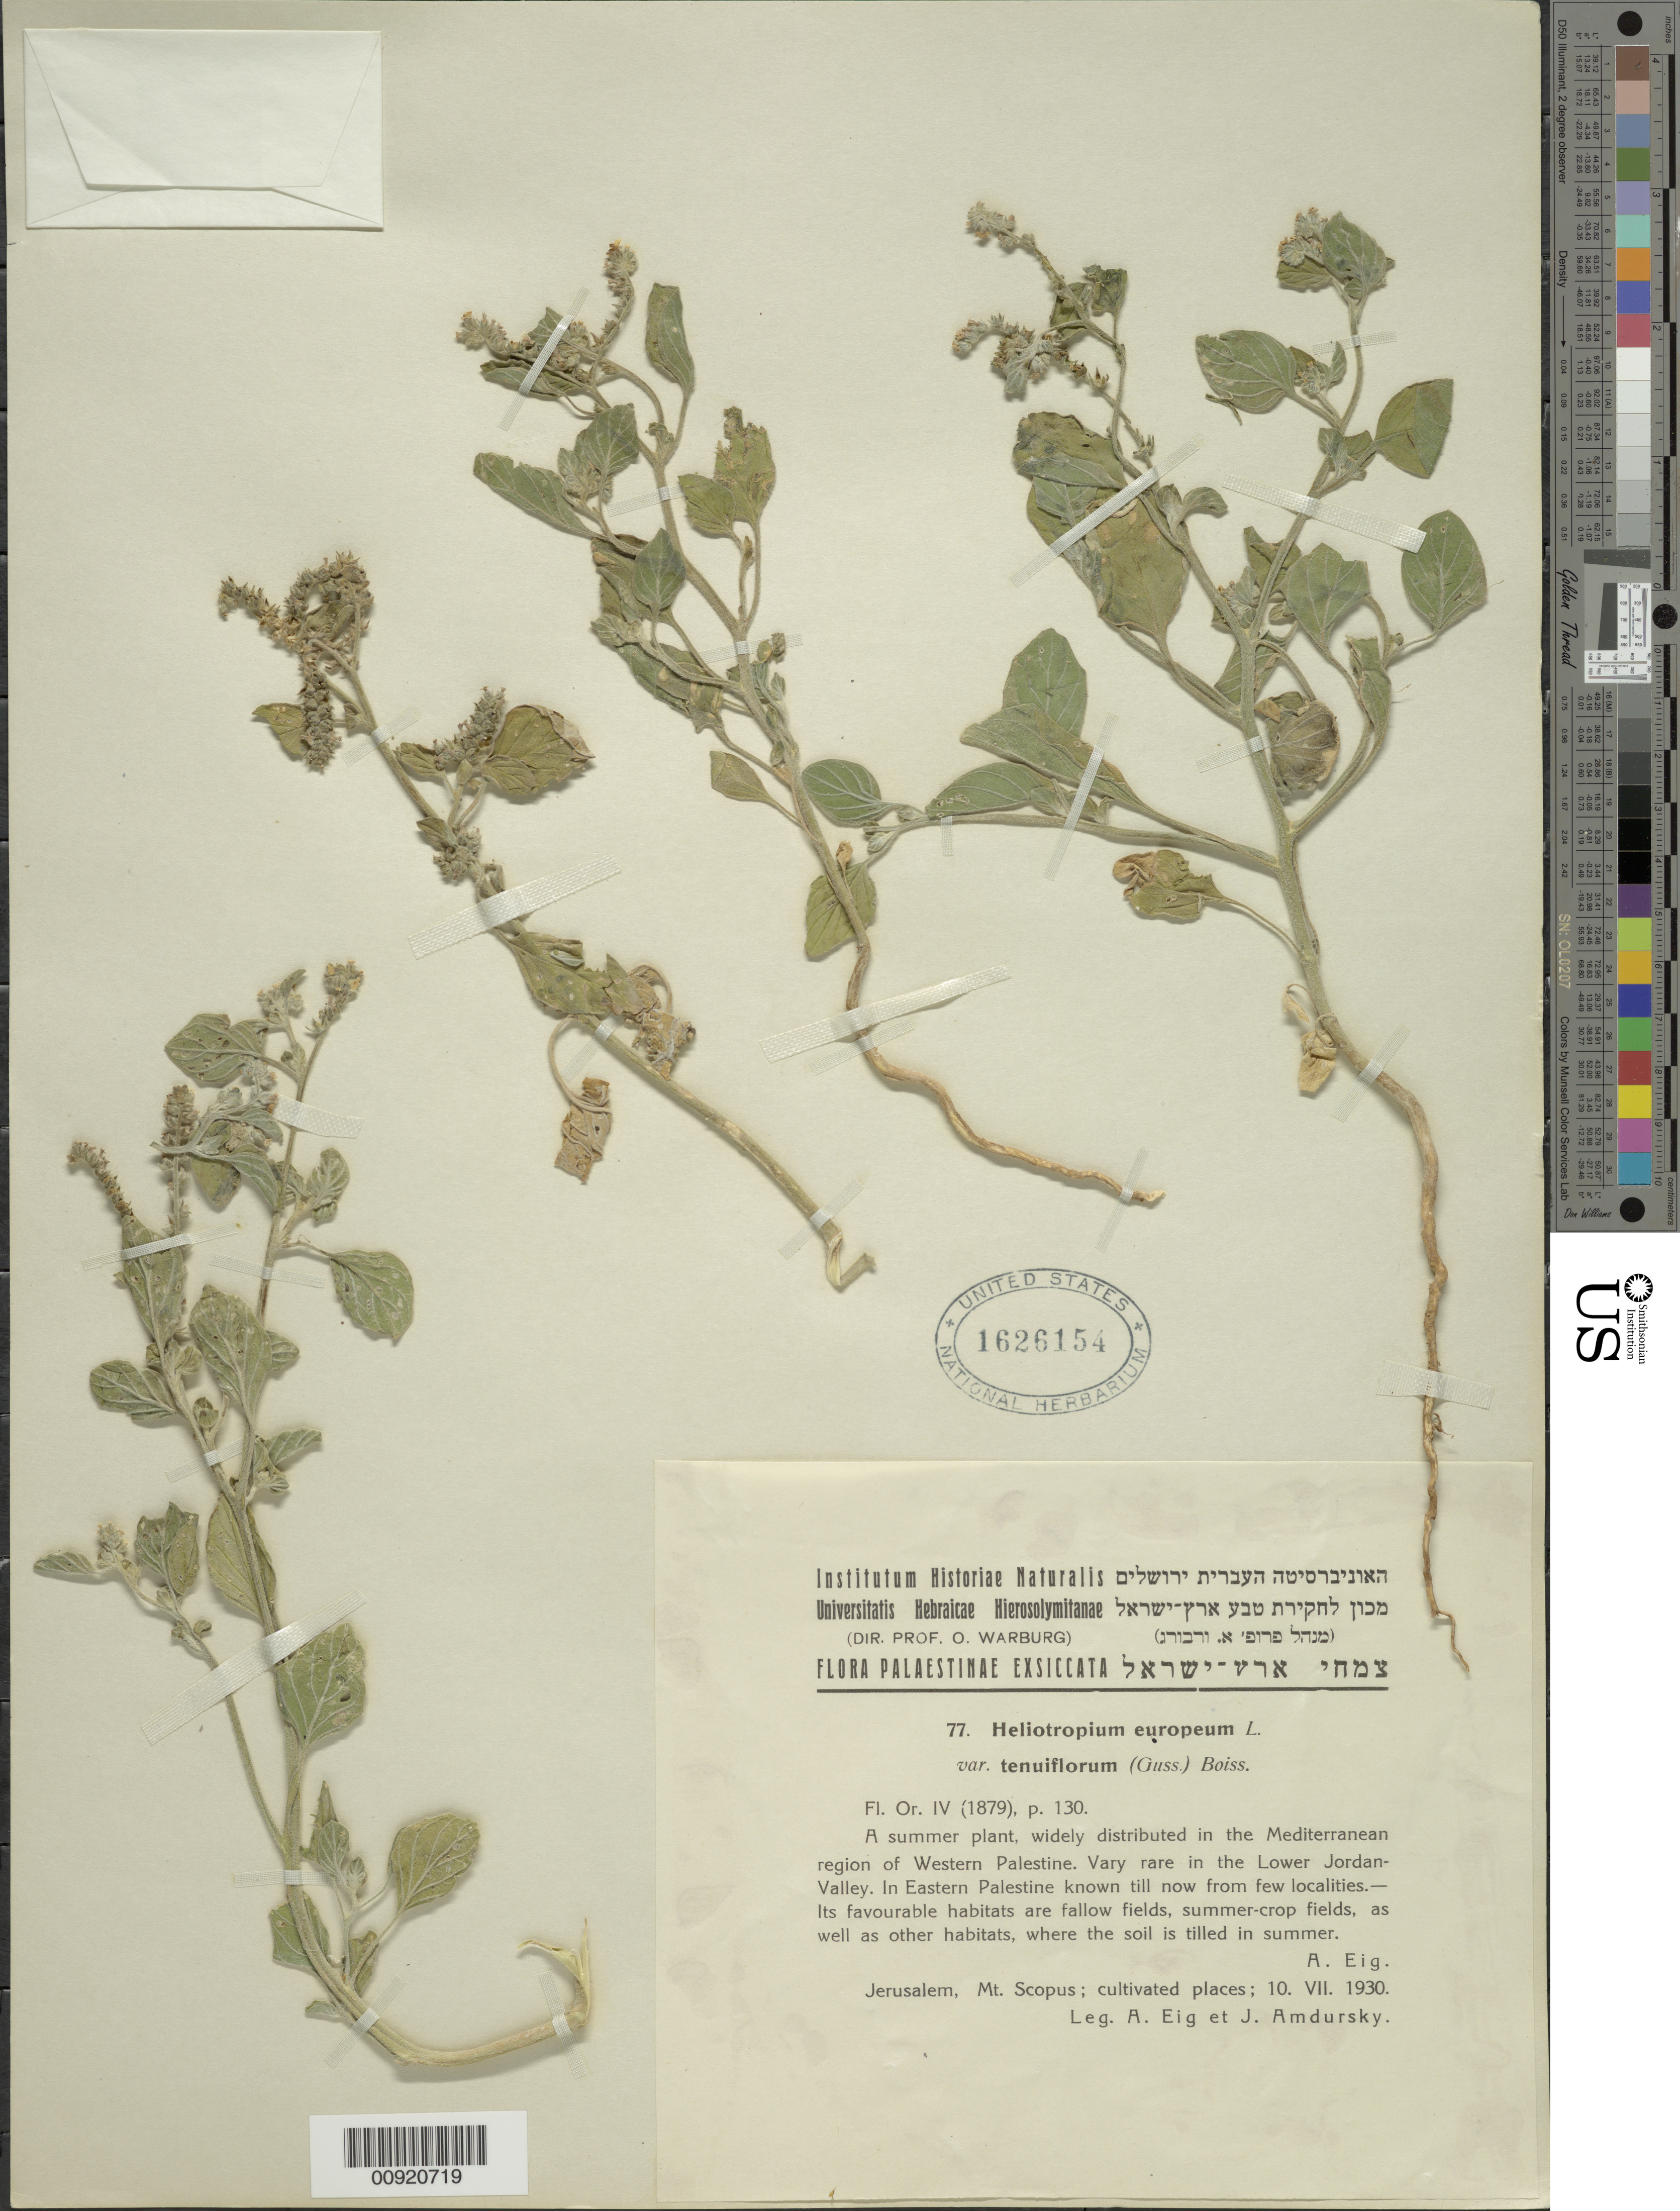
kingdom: Plantae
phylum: Tracheophyta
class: Magnoliopsida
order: Boraginales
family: Heliotropiaceae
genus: Heliotropium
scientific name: Heliotropium europaeum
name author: L.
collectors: I. Amdursky & A. Eig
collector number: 77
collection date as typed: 10 Aug 1930 or 07 Oct 1930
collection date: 1930-08-10 or 1930-10-07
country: Israel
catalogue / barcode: US 1626154